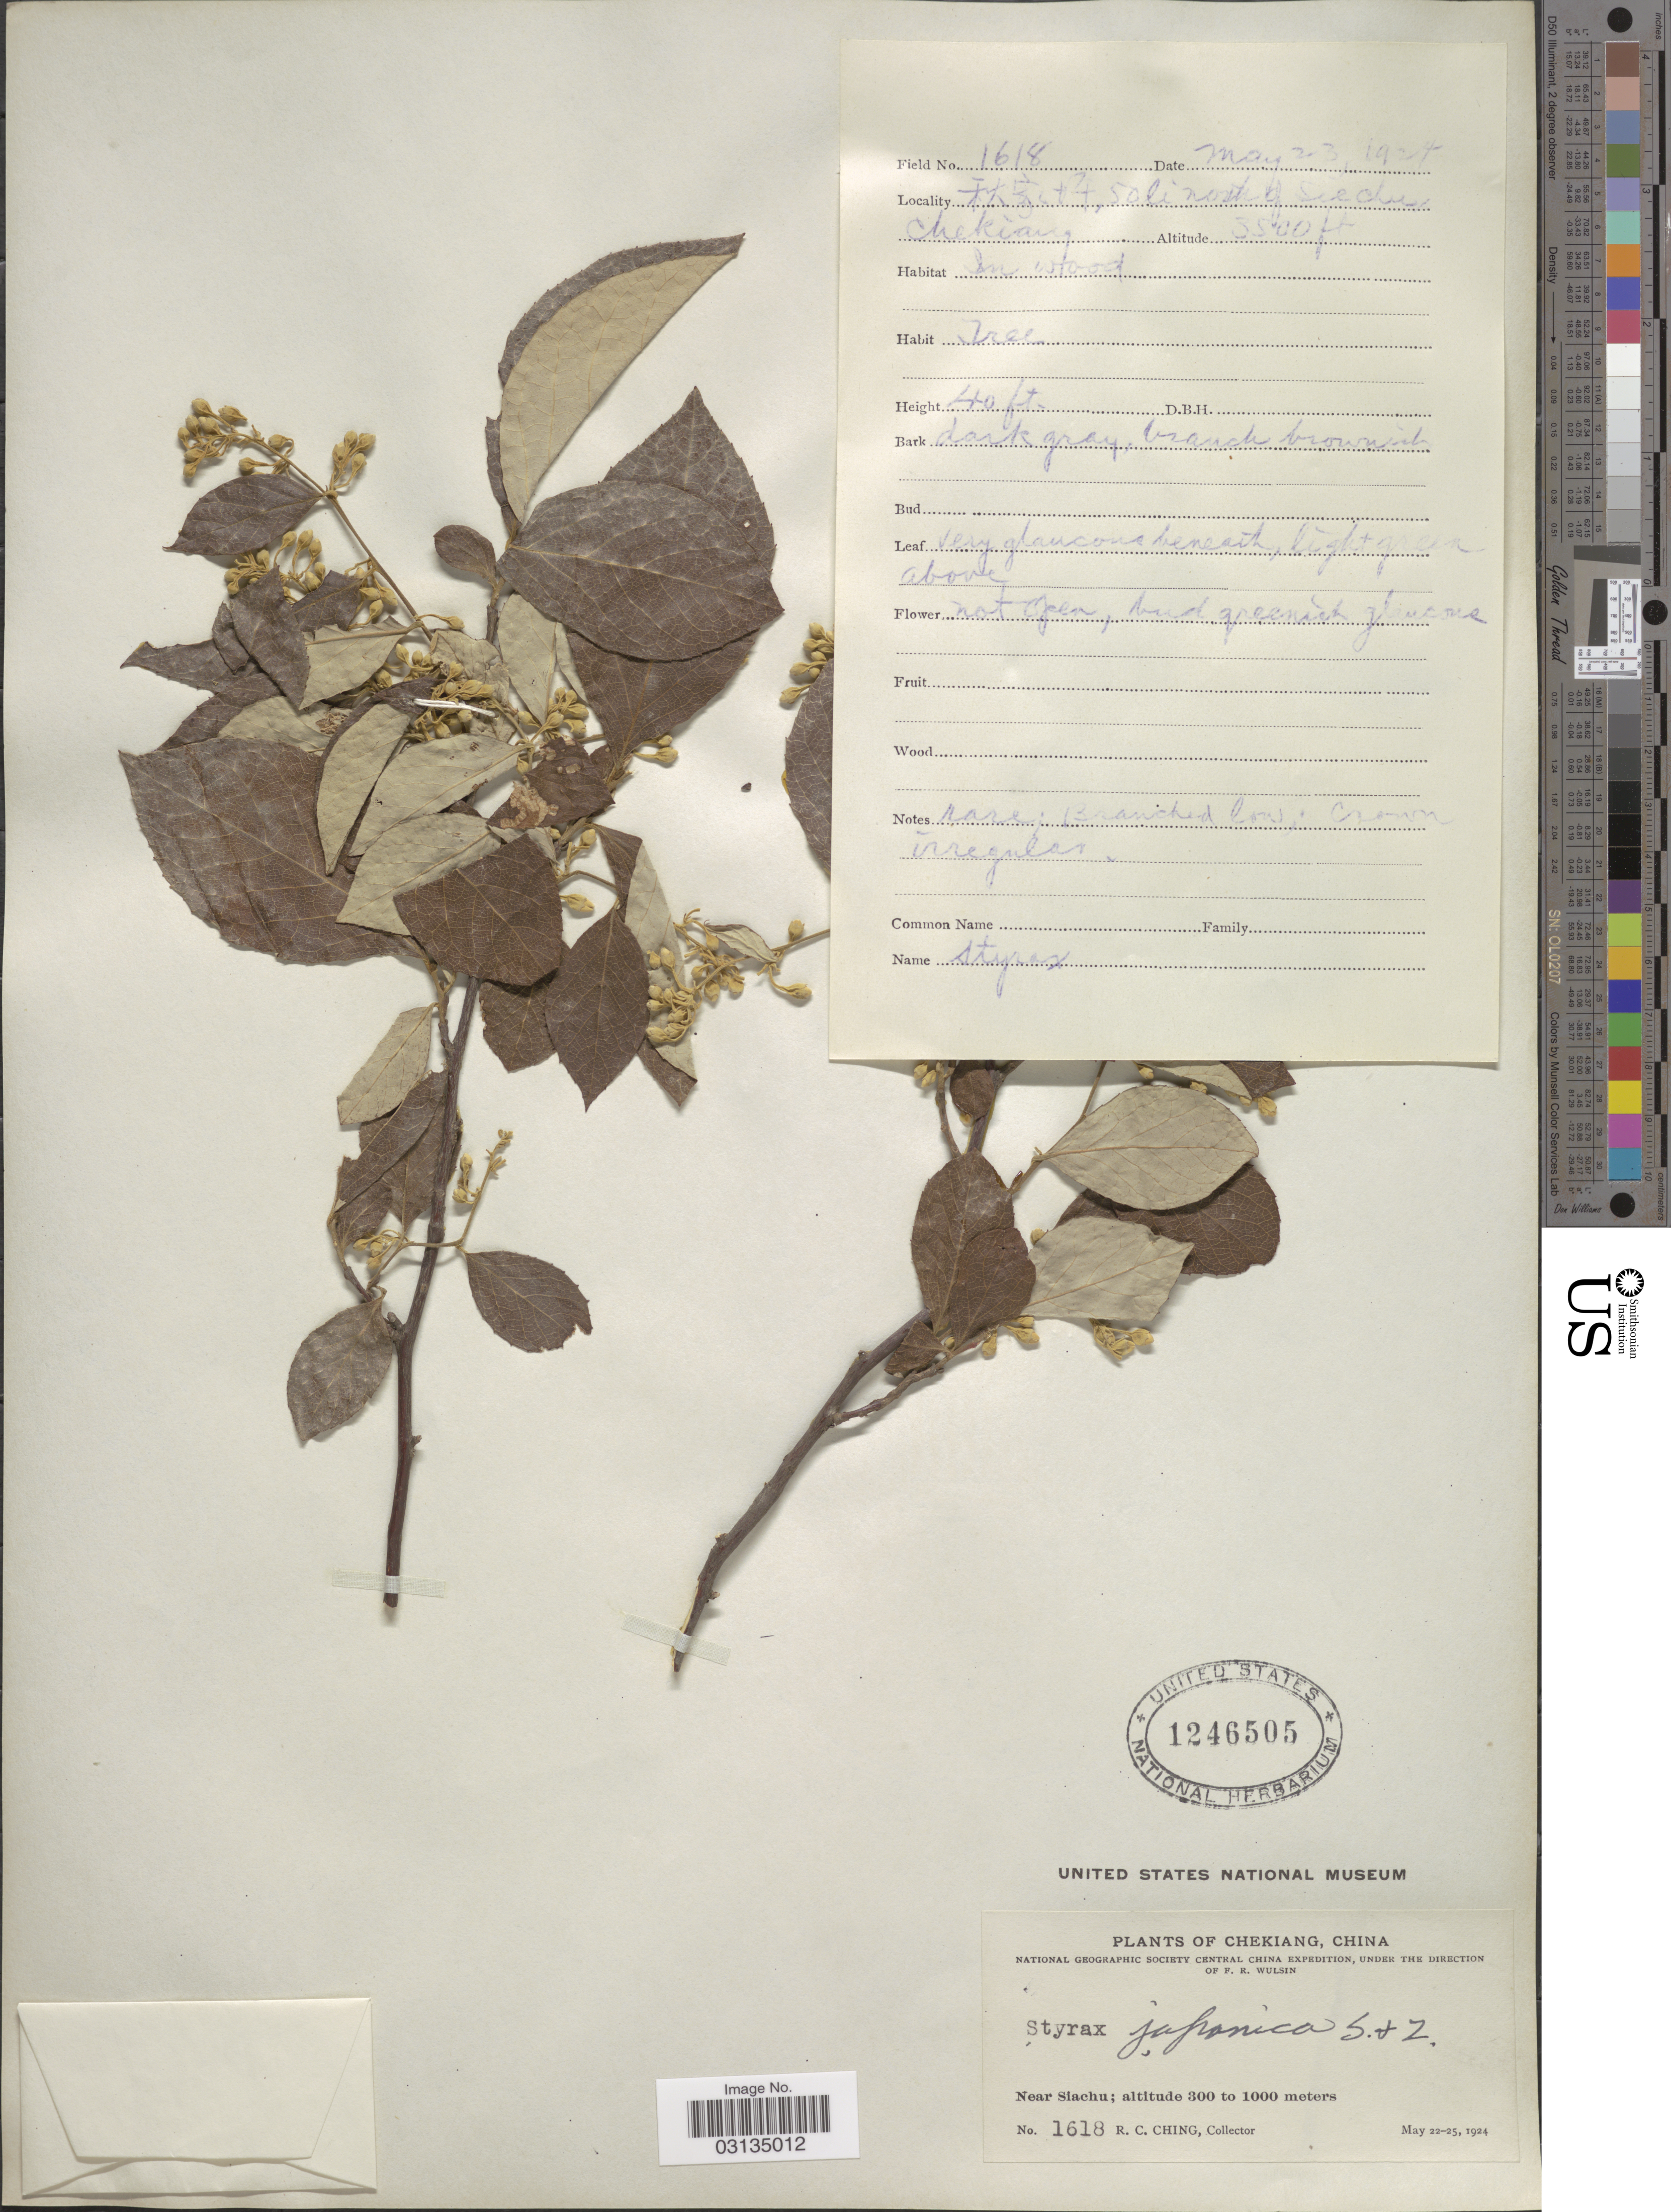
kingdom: Plantae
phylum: Tracheophyta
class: Magnoliopsida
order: Ericales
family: Styracaceae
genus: Styrax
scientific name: Styrax japonicus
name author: Siebold & Zucc.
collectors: R. C. Ching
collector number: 1618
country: China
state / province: Zhejiang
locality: Chekiang, China, Near Siachu, 50 li north of Siachu.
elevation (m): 1067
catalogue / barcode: US 1246505